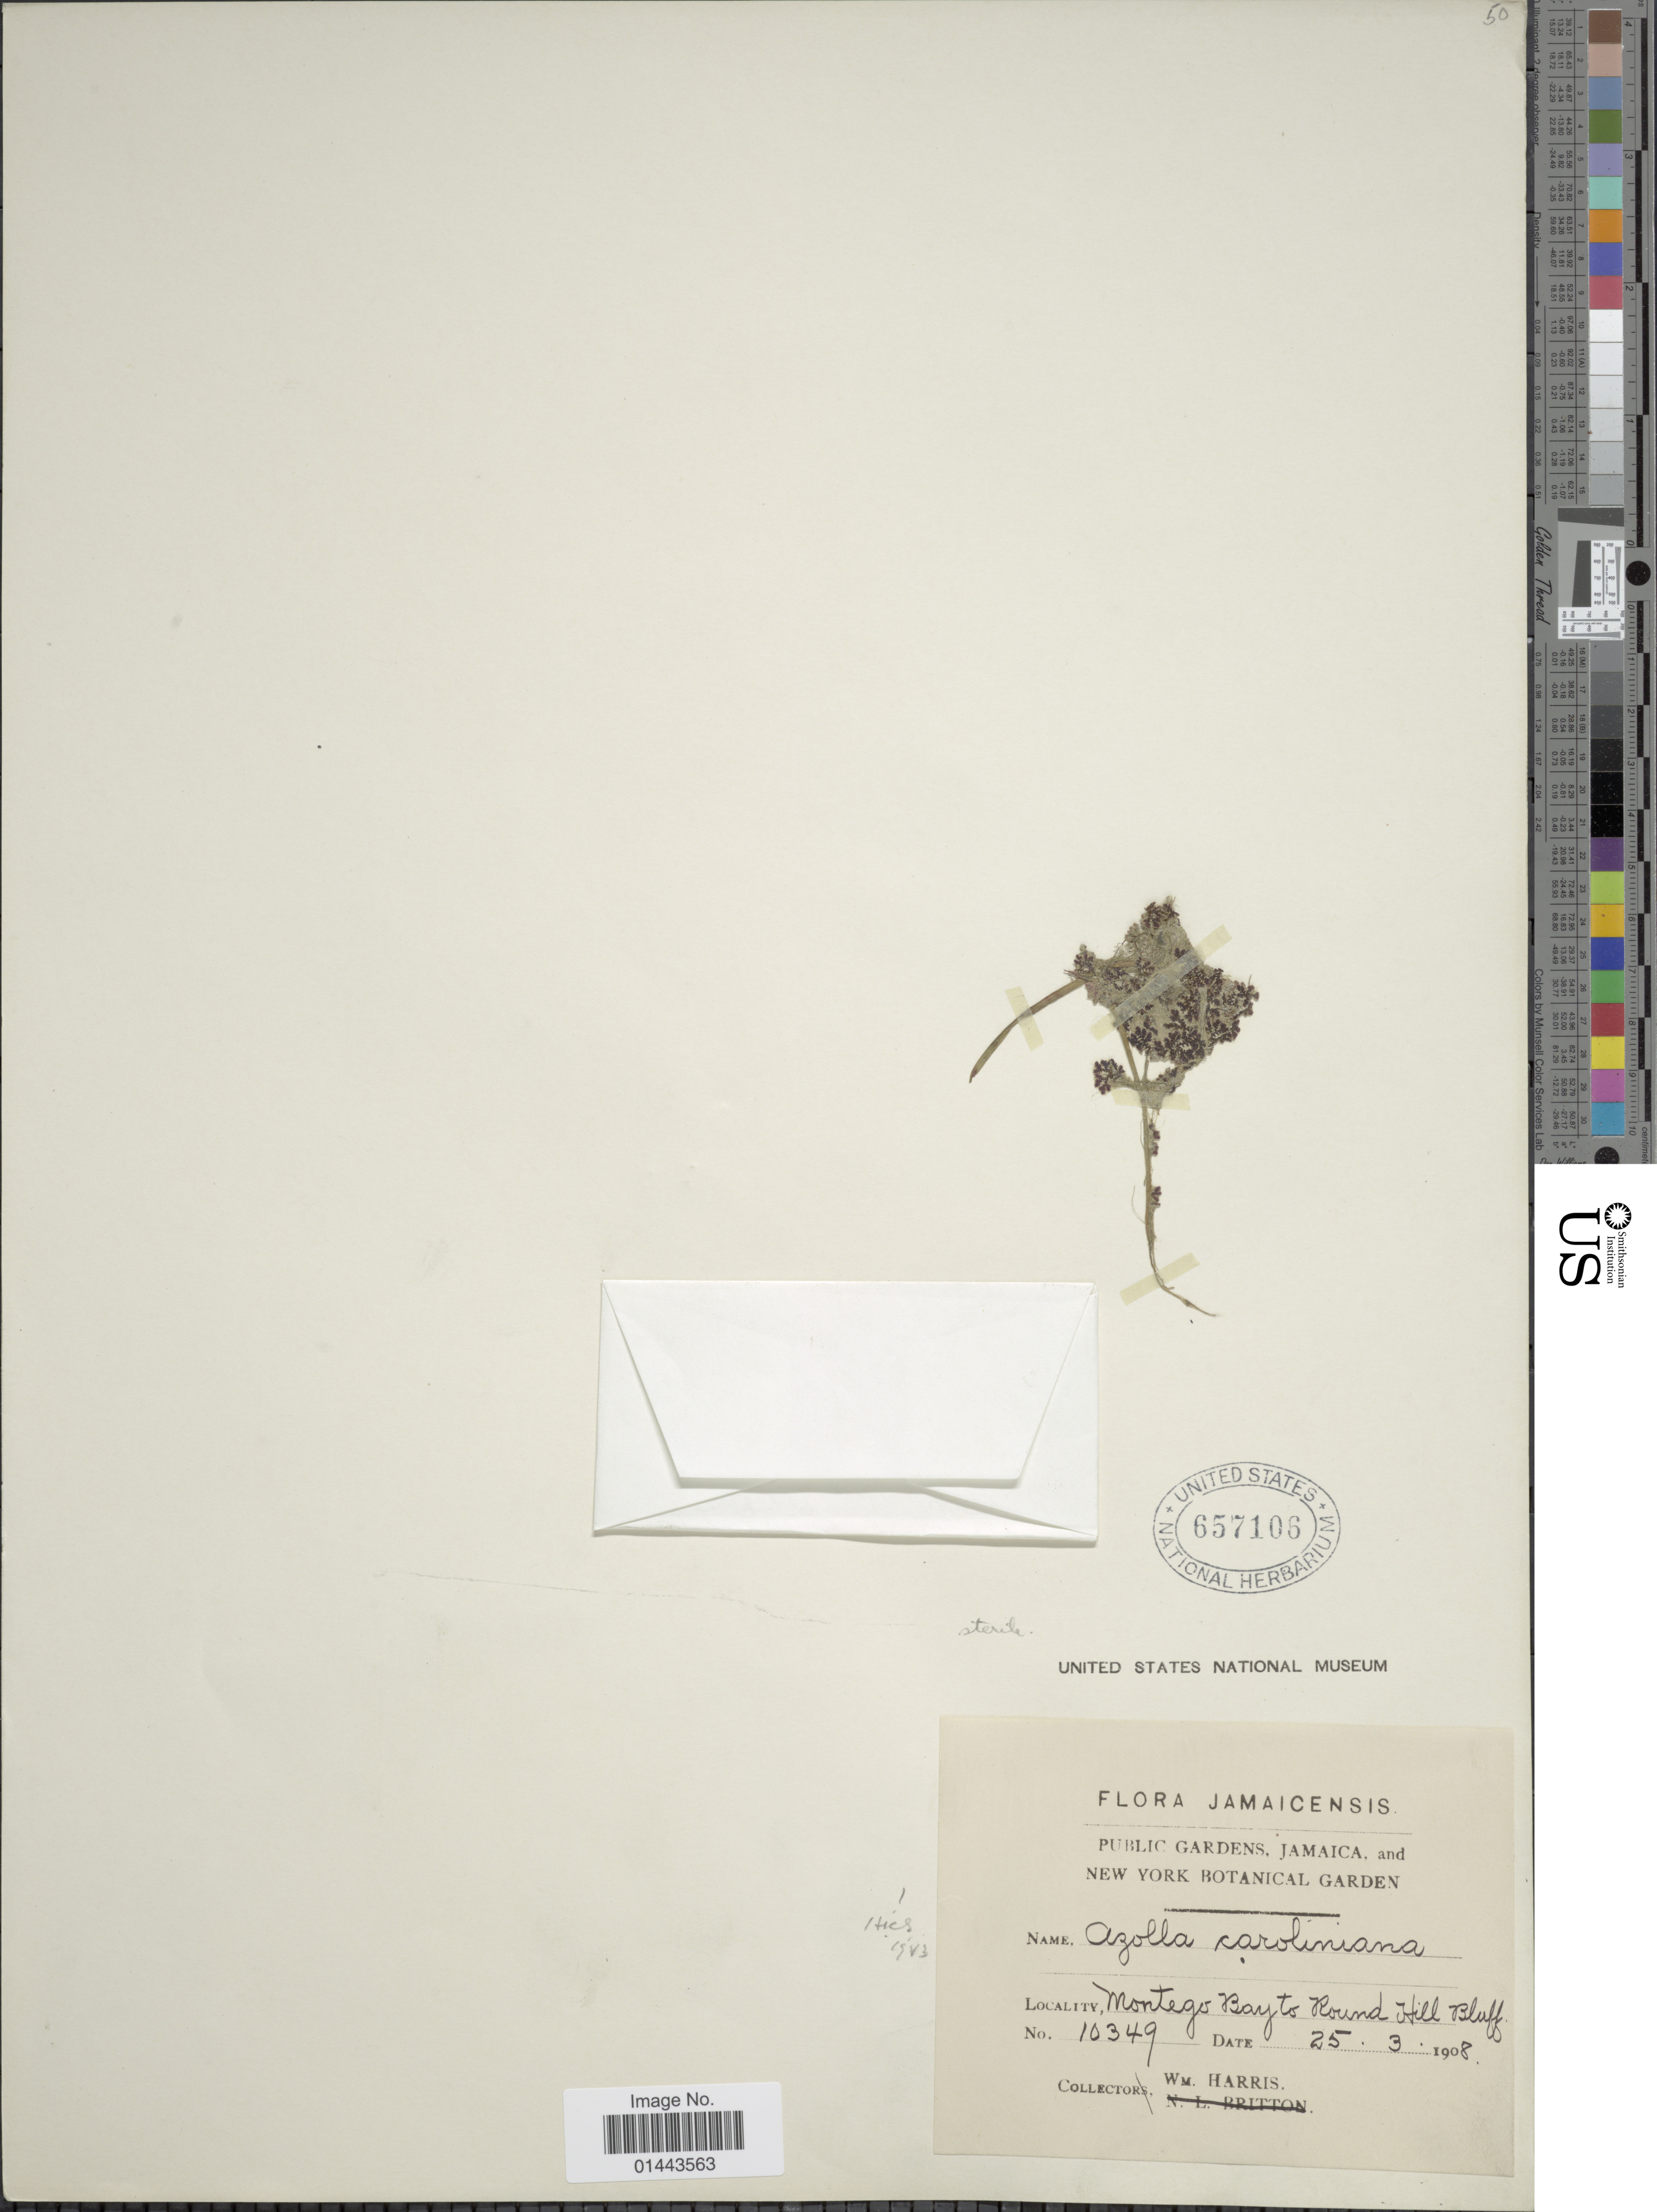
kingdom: Plantae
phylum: Tracheophyta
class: Polypodiopsida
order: Salviniales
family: Salviniaceae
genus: Azolla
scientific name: Azolla caroliniana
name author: Willd.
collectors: W. Harris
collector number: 10349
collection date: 1908-03-25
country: Jamaica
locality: Montego Bay to Round Hill Bluff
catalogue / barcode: US 657106